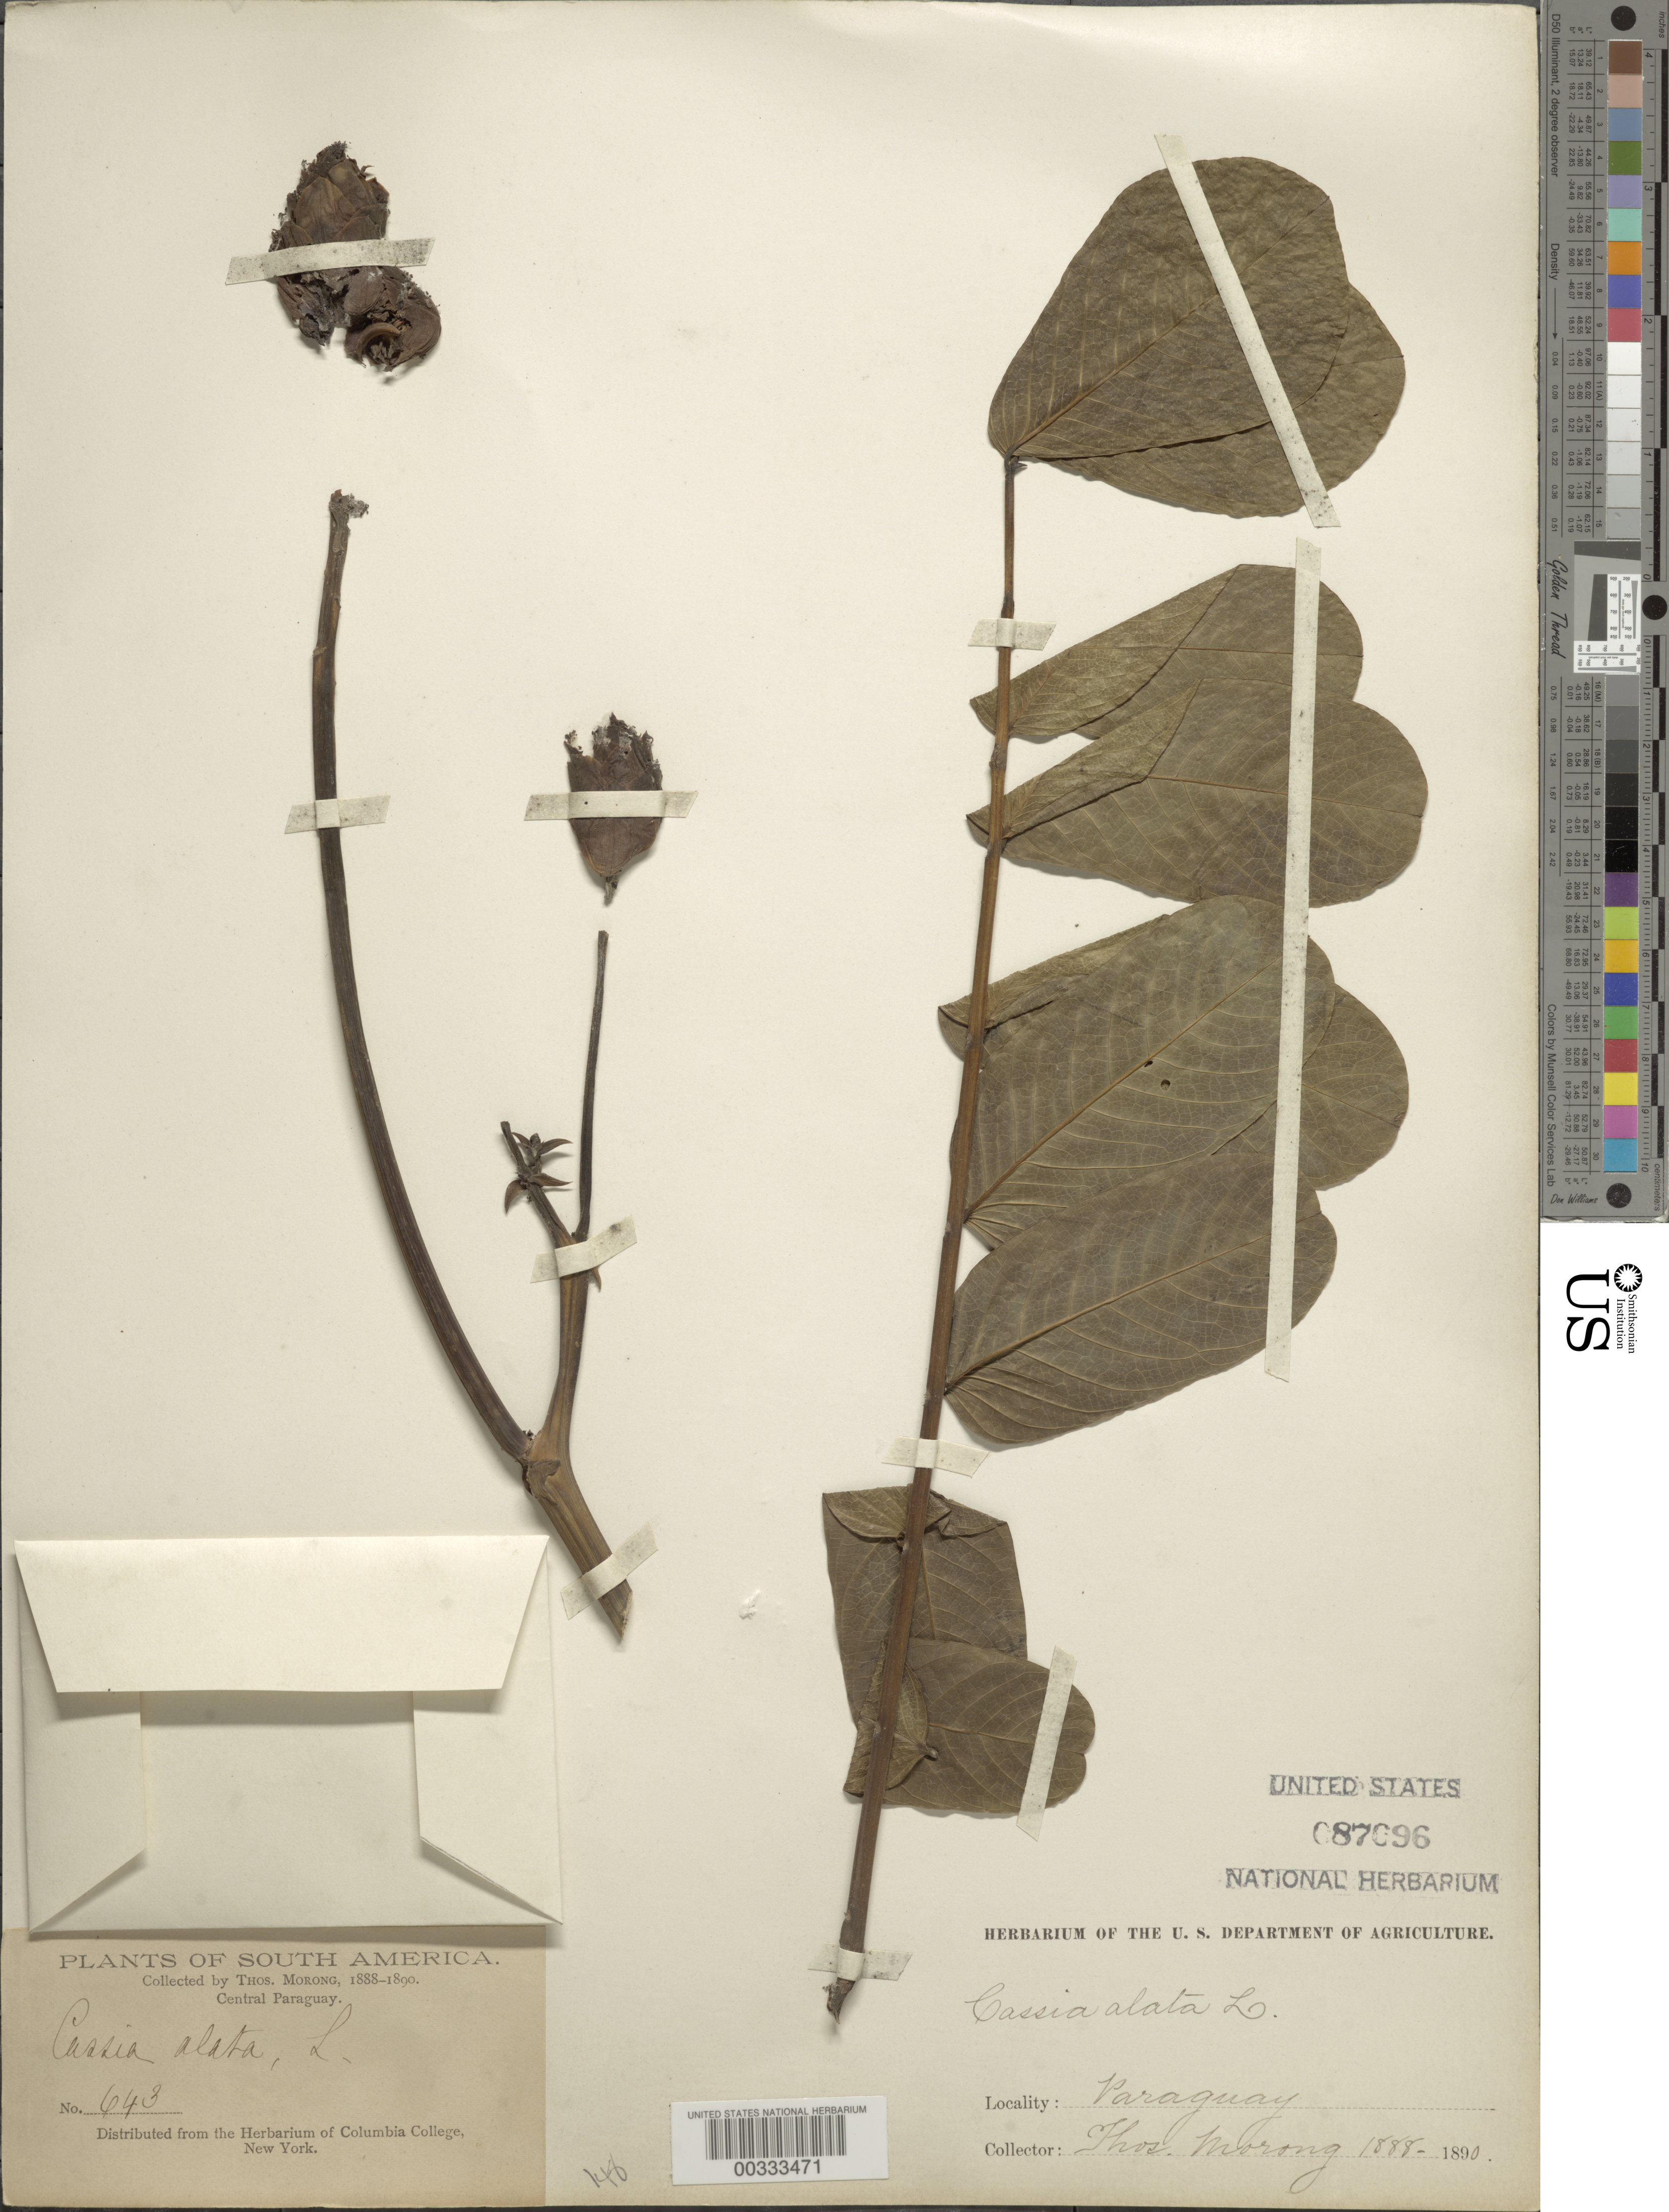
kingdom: Plantae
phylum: Tracheophyta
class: Magnoliopsida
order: Fabales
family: Fabaceae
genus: Senna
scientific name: Senna alata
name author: (L.) Roxb.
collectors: T. Morong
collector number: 643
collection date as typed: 1888 to -- -- 1890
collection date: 1888/1890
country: Paraguay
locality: Central paraguay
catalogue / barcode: US 87096